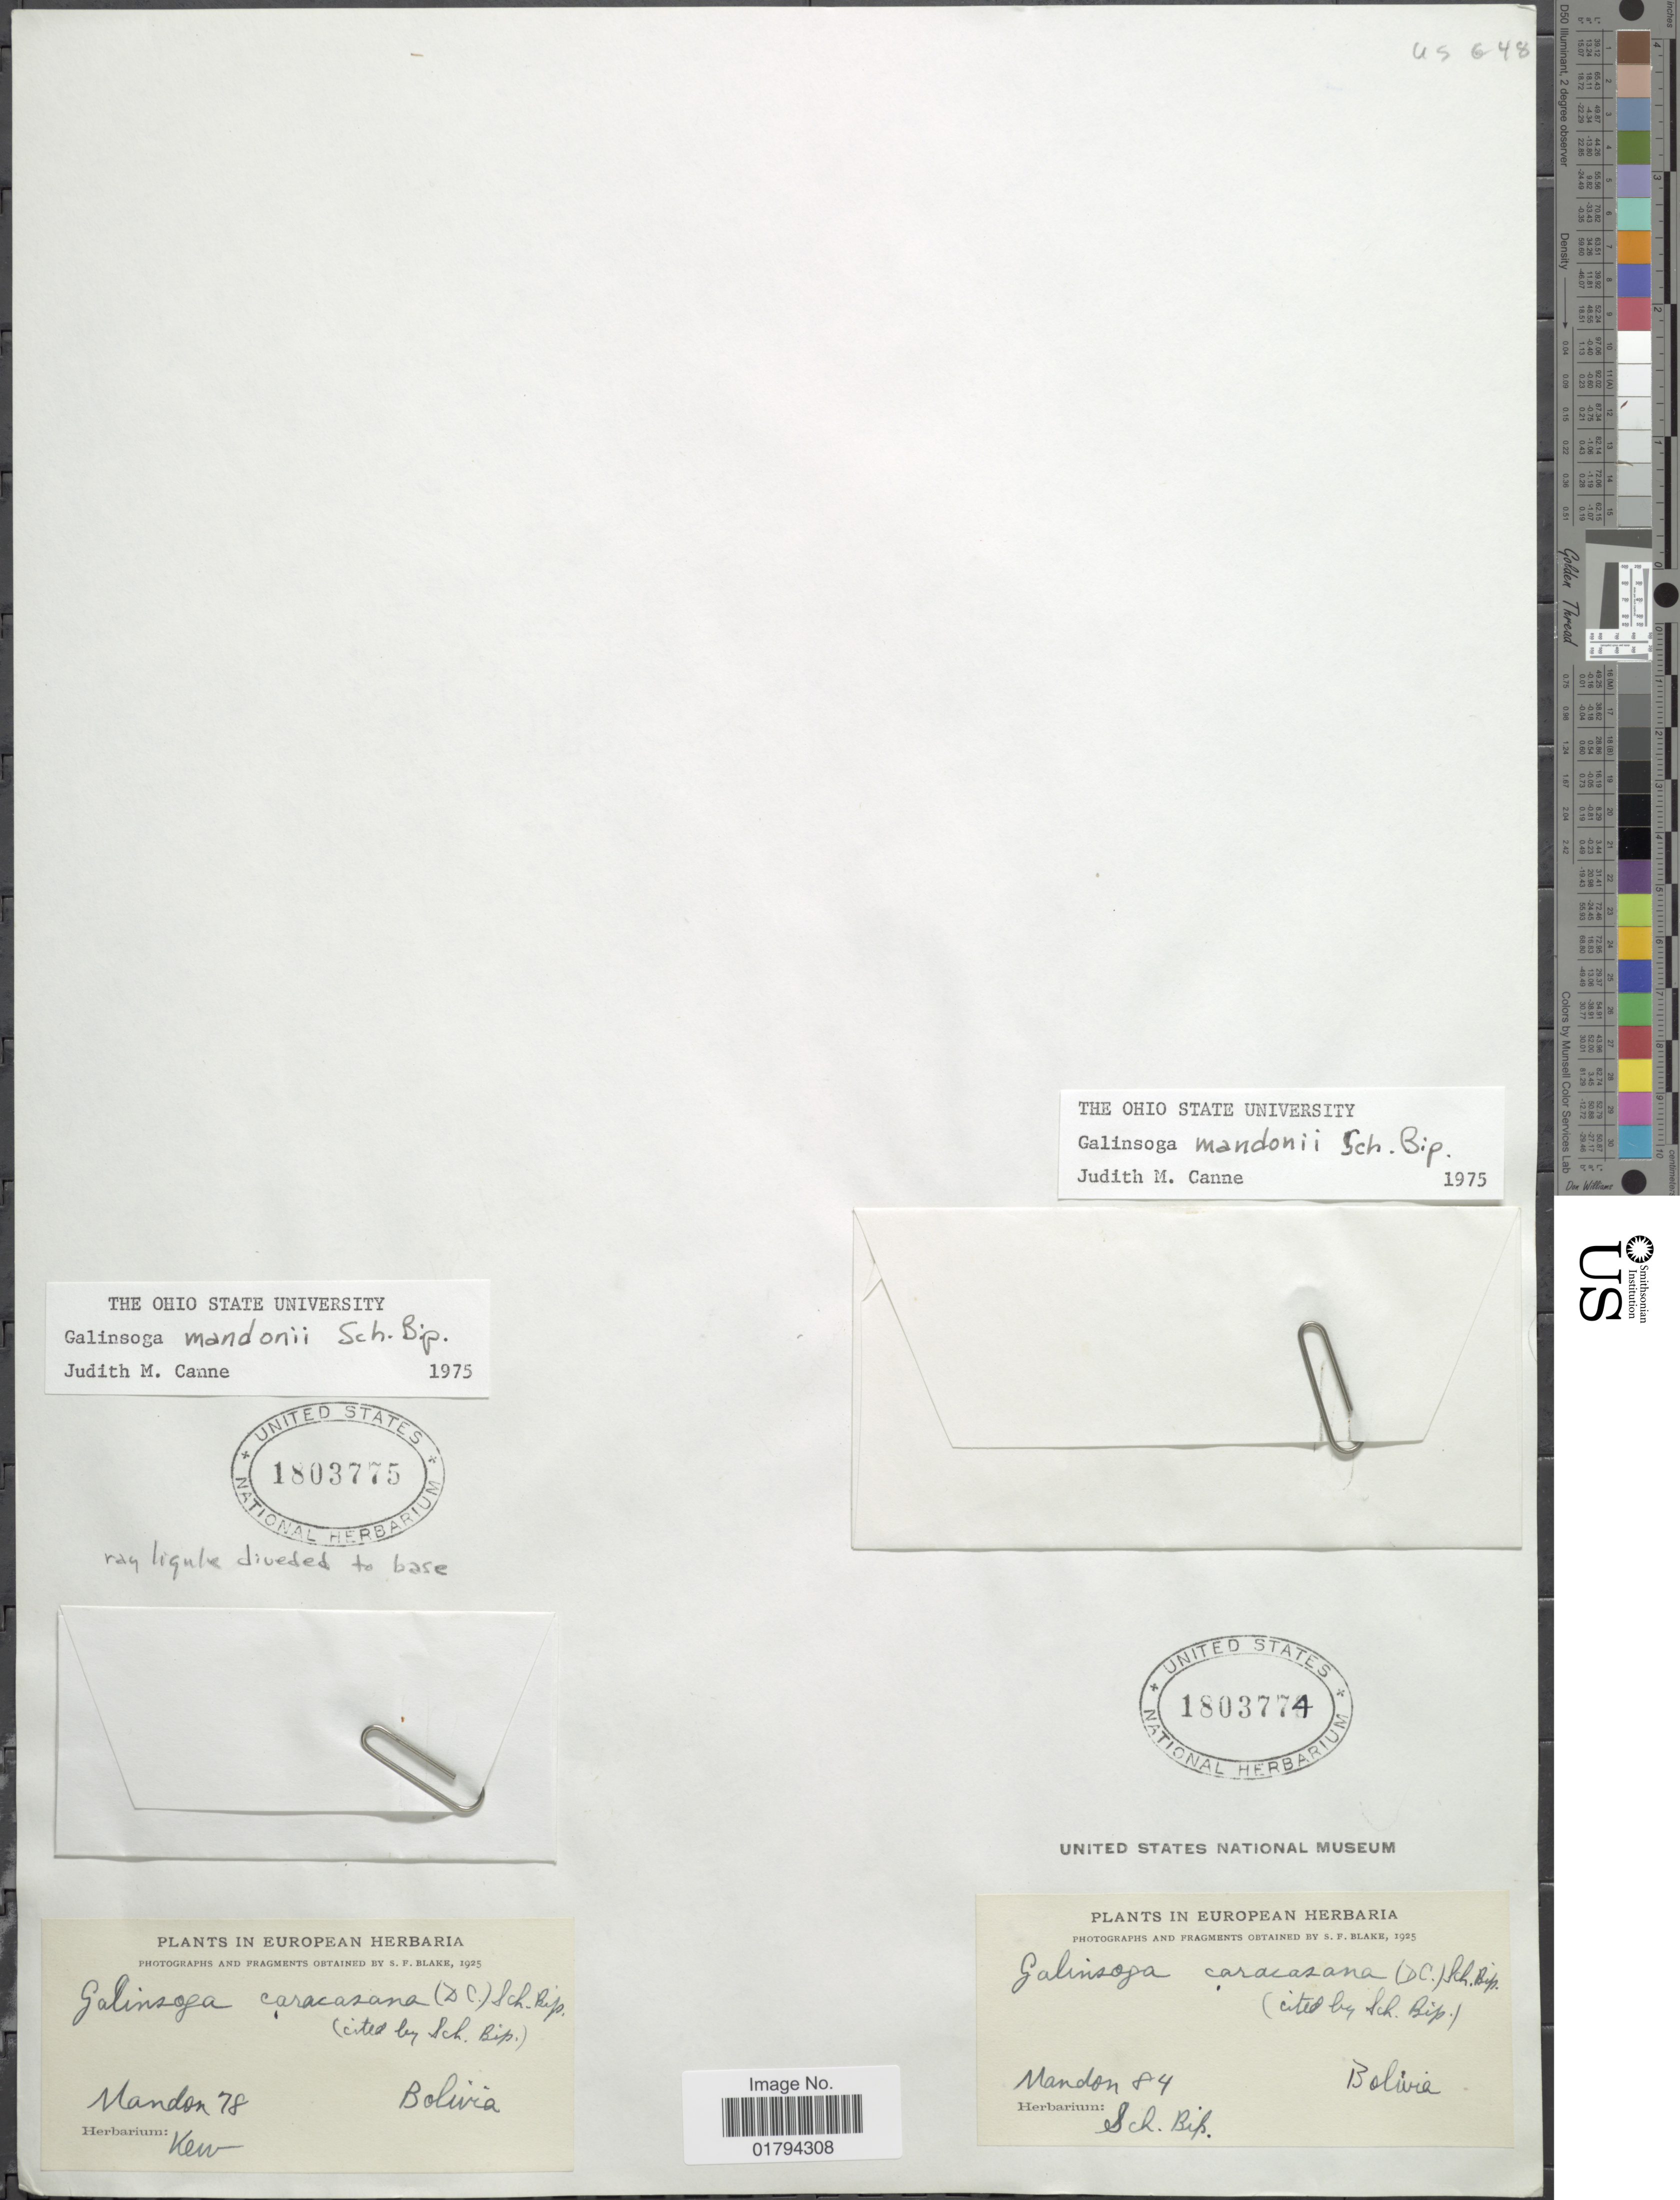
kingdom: Plantae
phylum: Tracheophyta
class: Magnoliopsida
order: Asterales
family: Asteraceae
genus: Galinsoga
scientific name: Galinsoga mandonii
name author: Sch. Bip.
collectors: Mandon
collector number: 78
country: Bolivia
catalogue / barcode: US 1803775